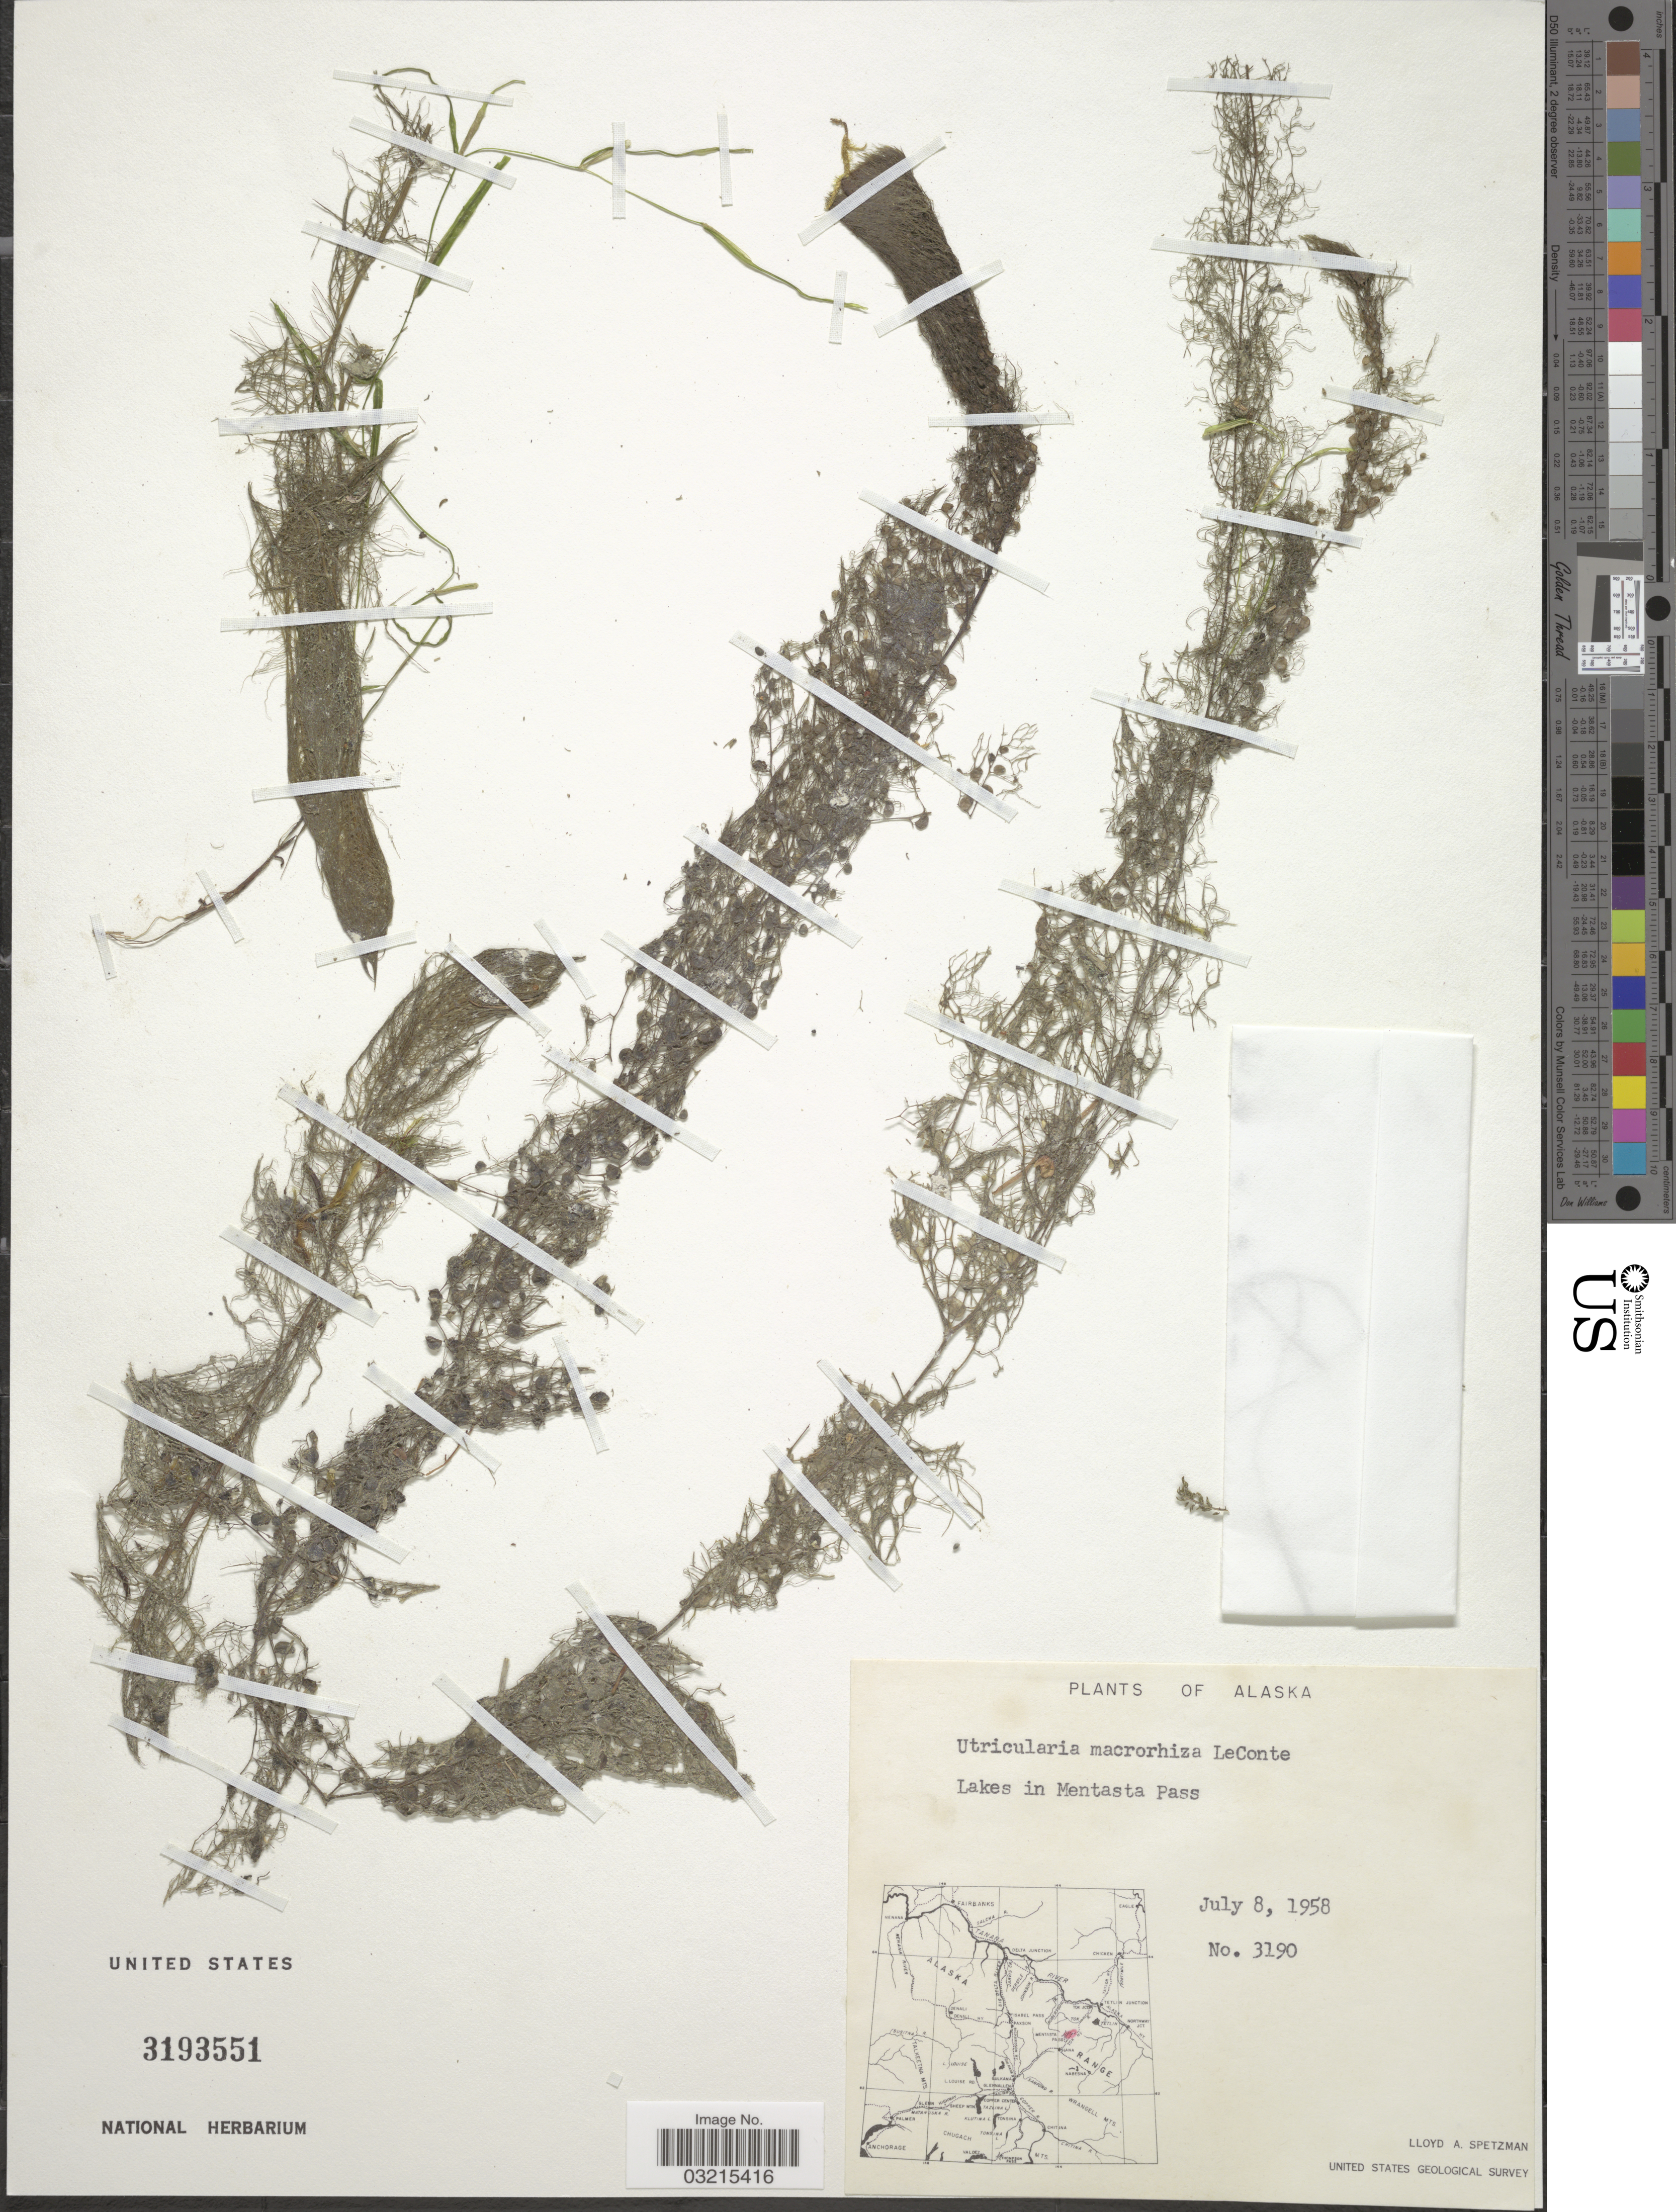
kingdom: Plantae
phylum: Tracheophyta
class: Magnoliopsida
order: Lamiales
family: Lentibulariaceae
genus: Utricularia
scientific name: Utricularia macrorhiza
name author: Leconte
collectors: L. Spetzman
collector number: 3190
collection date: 1958-07-08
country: United States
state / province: Alaska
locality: Lakes in Mentasta Pass.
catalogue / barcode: US 3193551